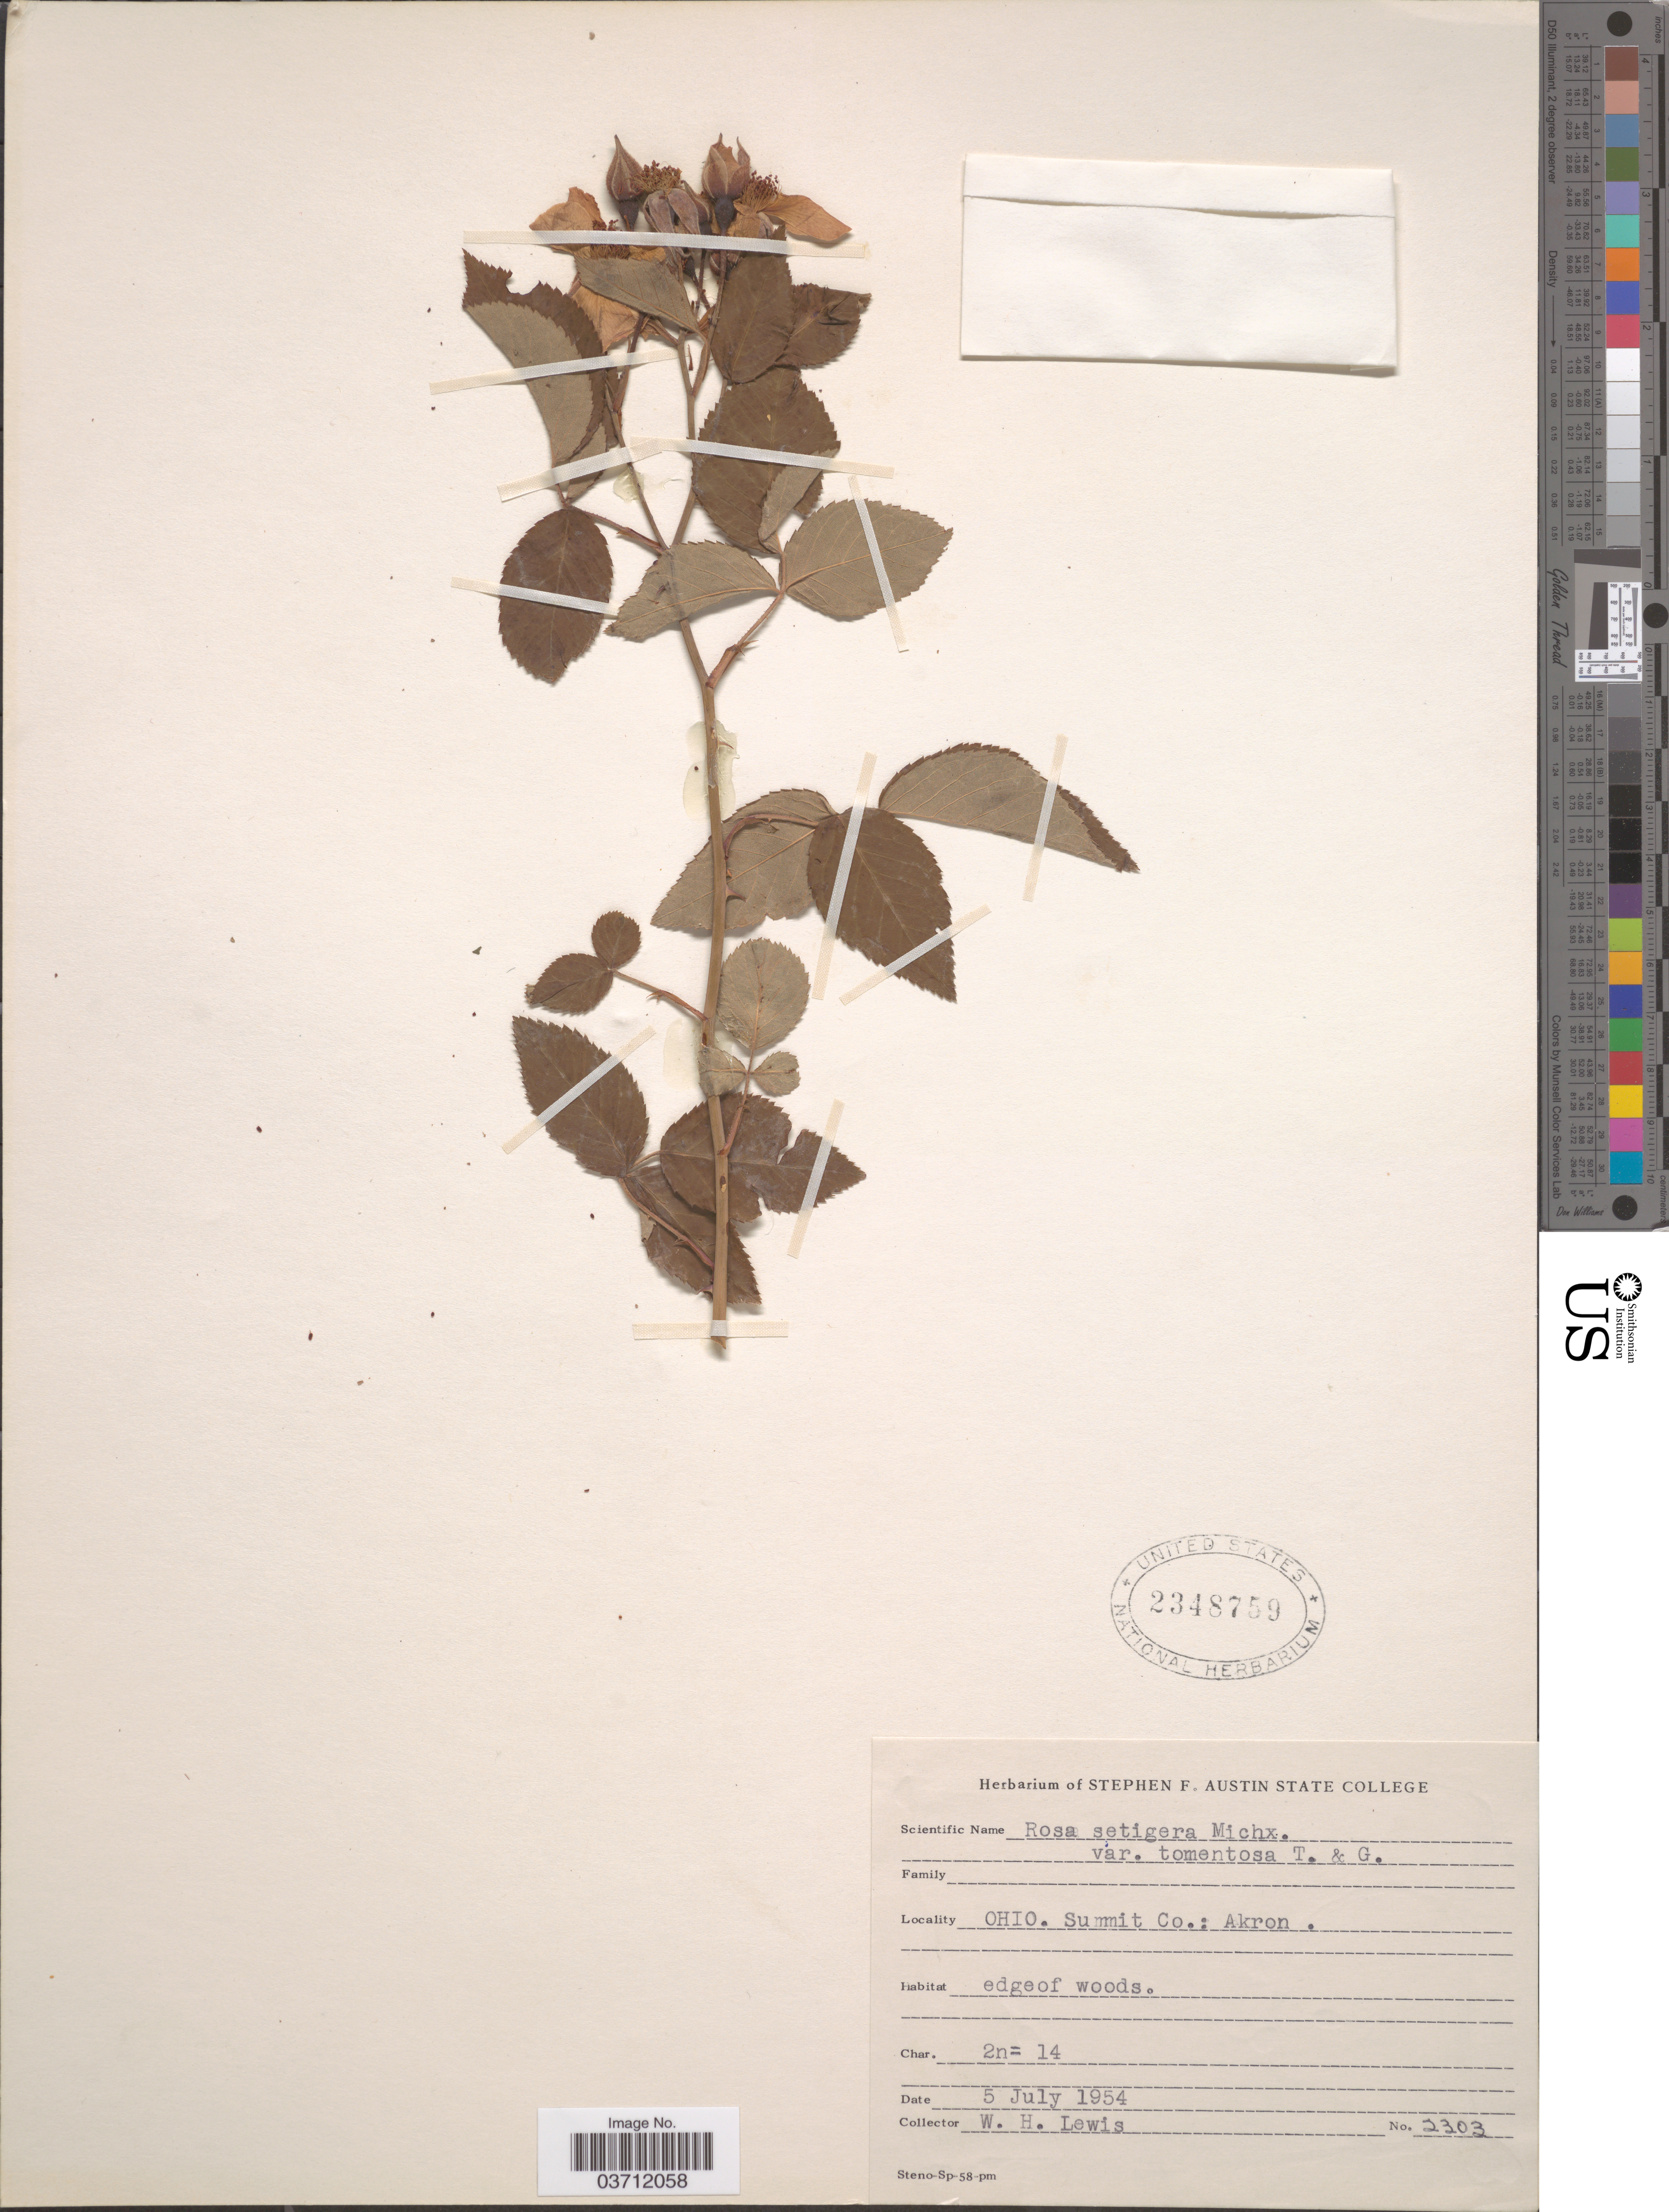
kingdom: Plantae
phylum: Tracheophyta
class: Magnoliopsida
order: Rosales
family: Rosaceae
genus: Rosa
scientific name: Rosa setigera var. tomentosa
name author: Torr. & A. Gray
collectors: W. H. Lewis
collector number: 2303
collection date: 1954-07-05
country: United States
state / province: Ohio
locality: Summit Co.: Akron.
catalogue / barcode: US 2348759